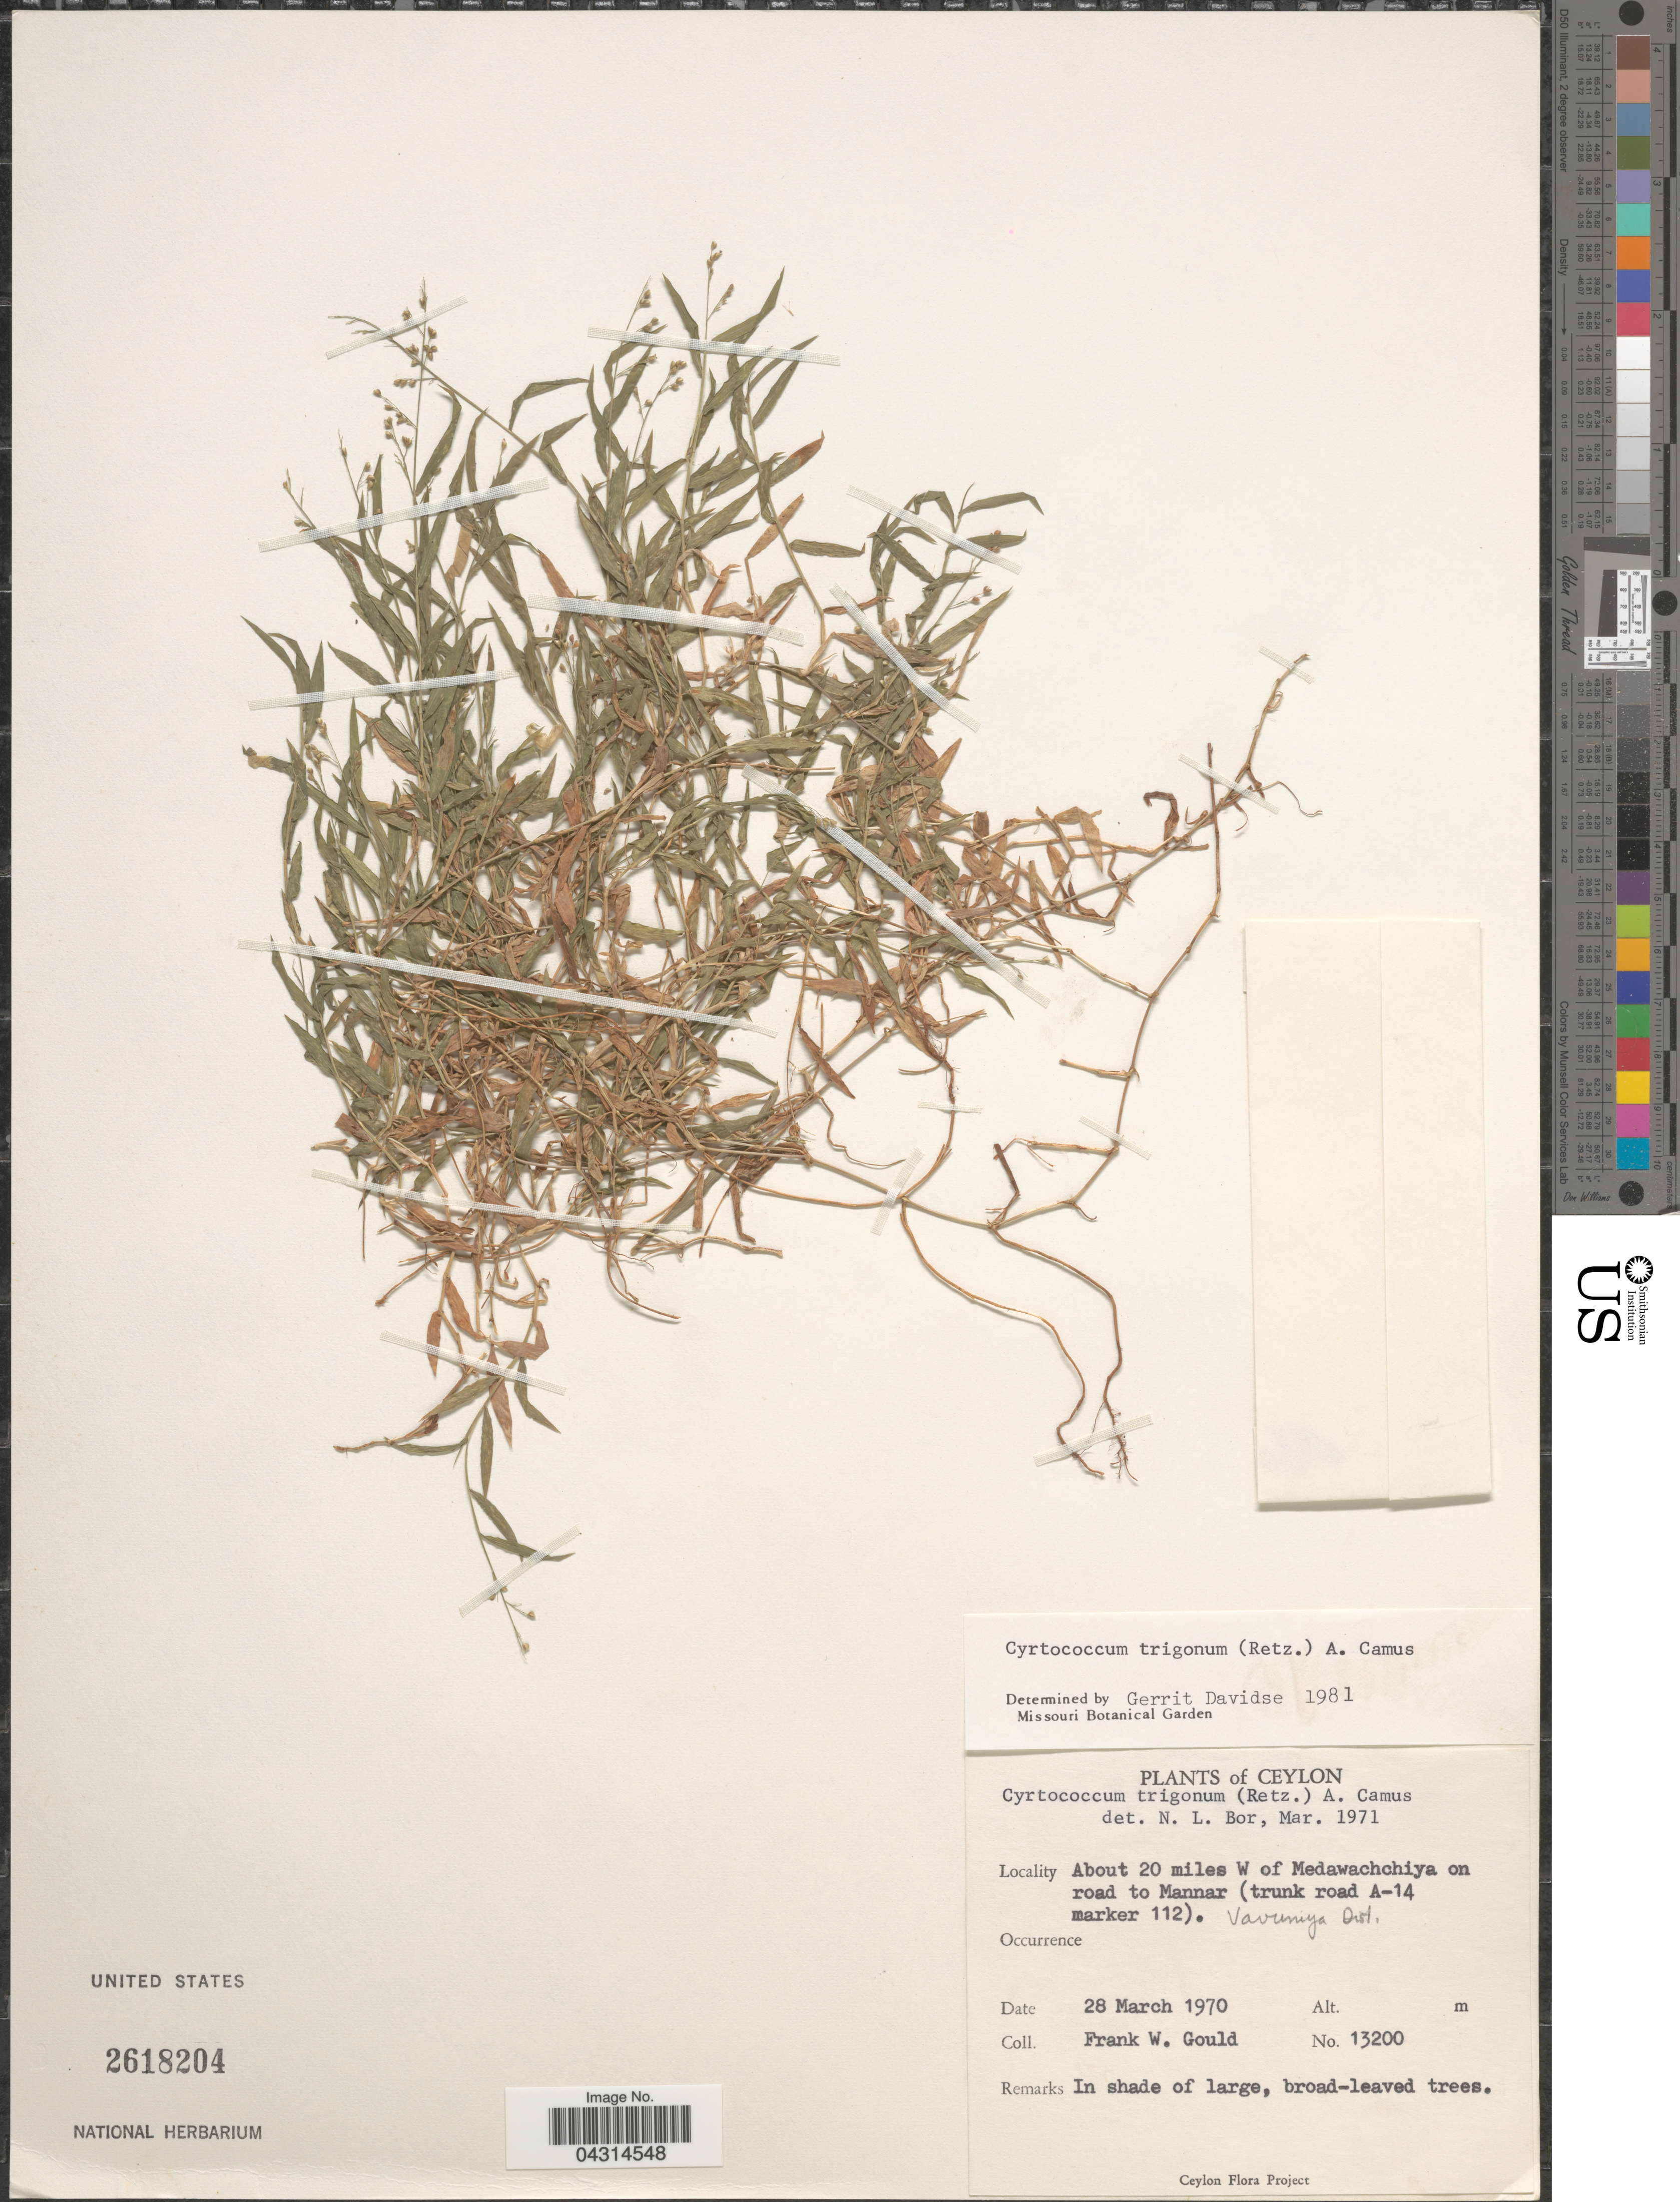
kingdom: Plantae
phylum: Tracheophyta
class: Liliopsida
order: Poales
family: Poaceae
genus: Cyrtococcum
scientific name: Cyrtococcum trigonum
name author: (Retz.) A. Camus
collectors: F. W. Gould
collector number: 13200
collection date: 1970-03-28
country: Sri Lanka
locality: Ceylon. About 20 miles W of Medawachchiya on road to Mannar (trunk road A-14 marker 112).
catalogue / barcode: US 2618204